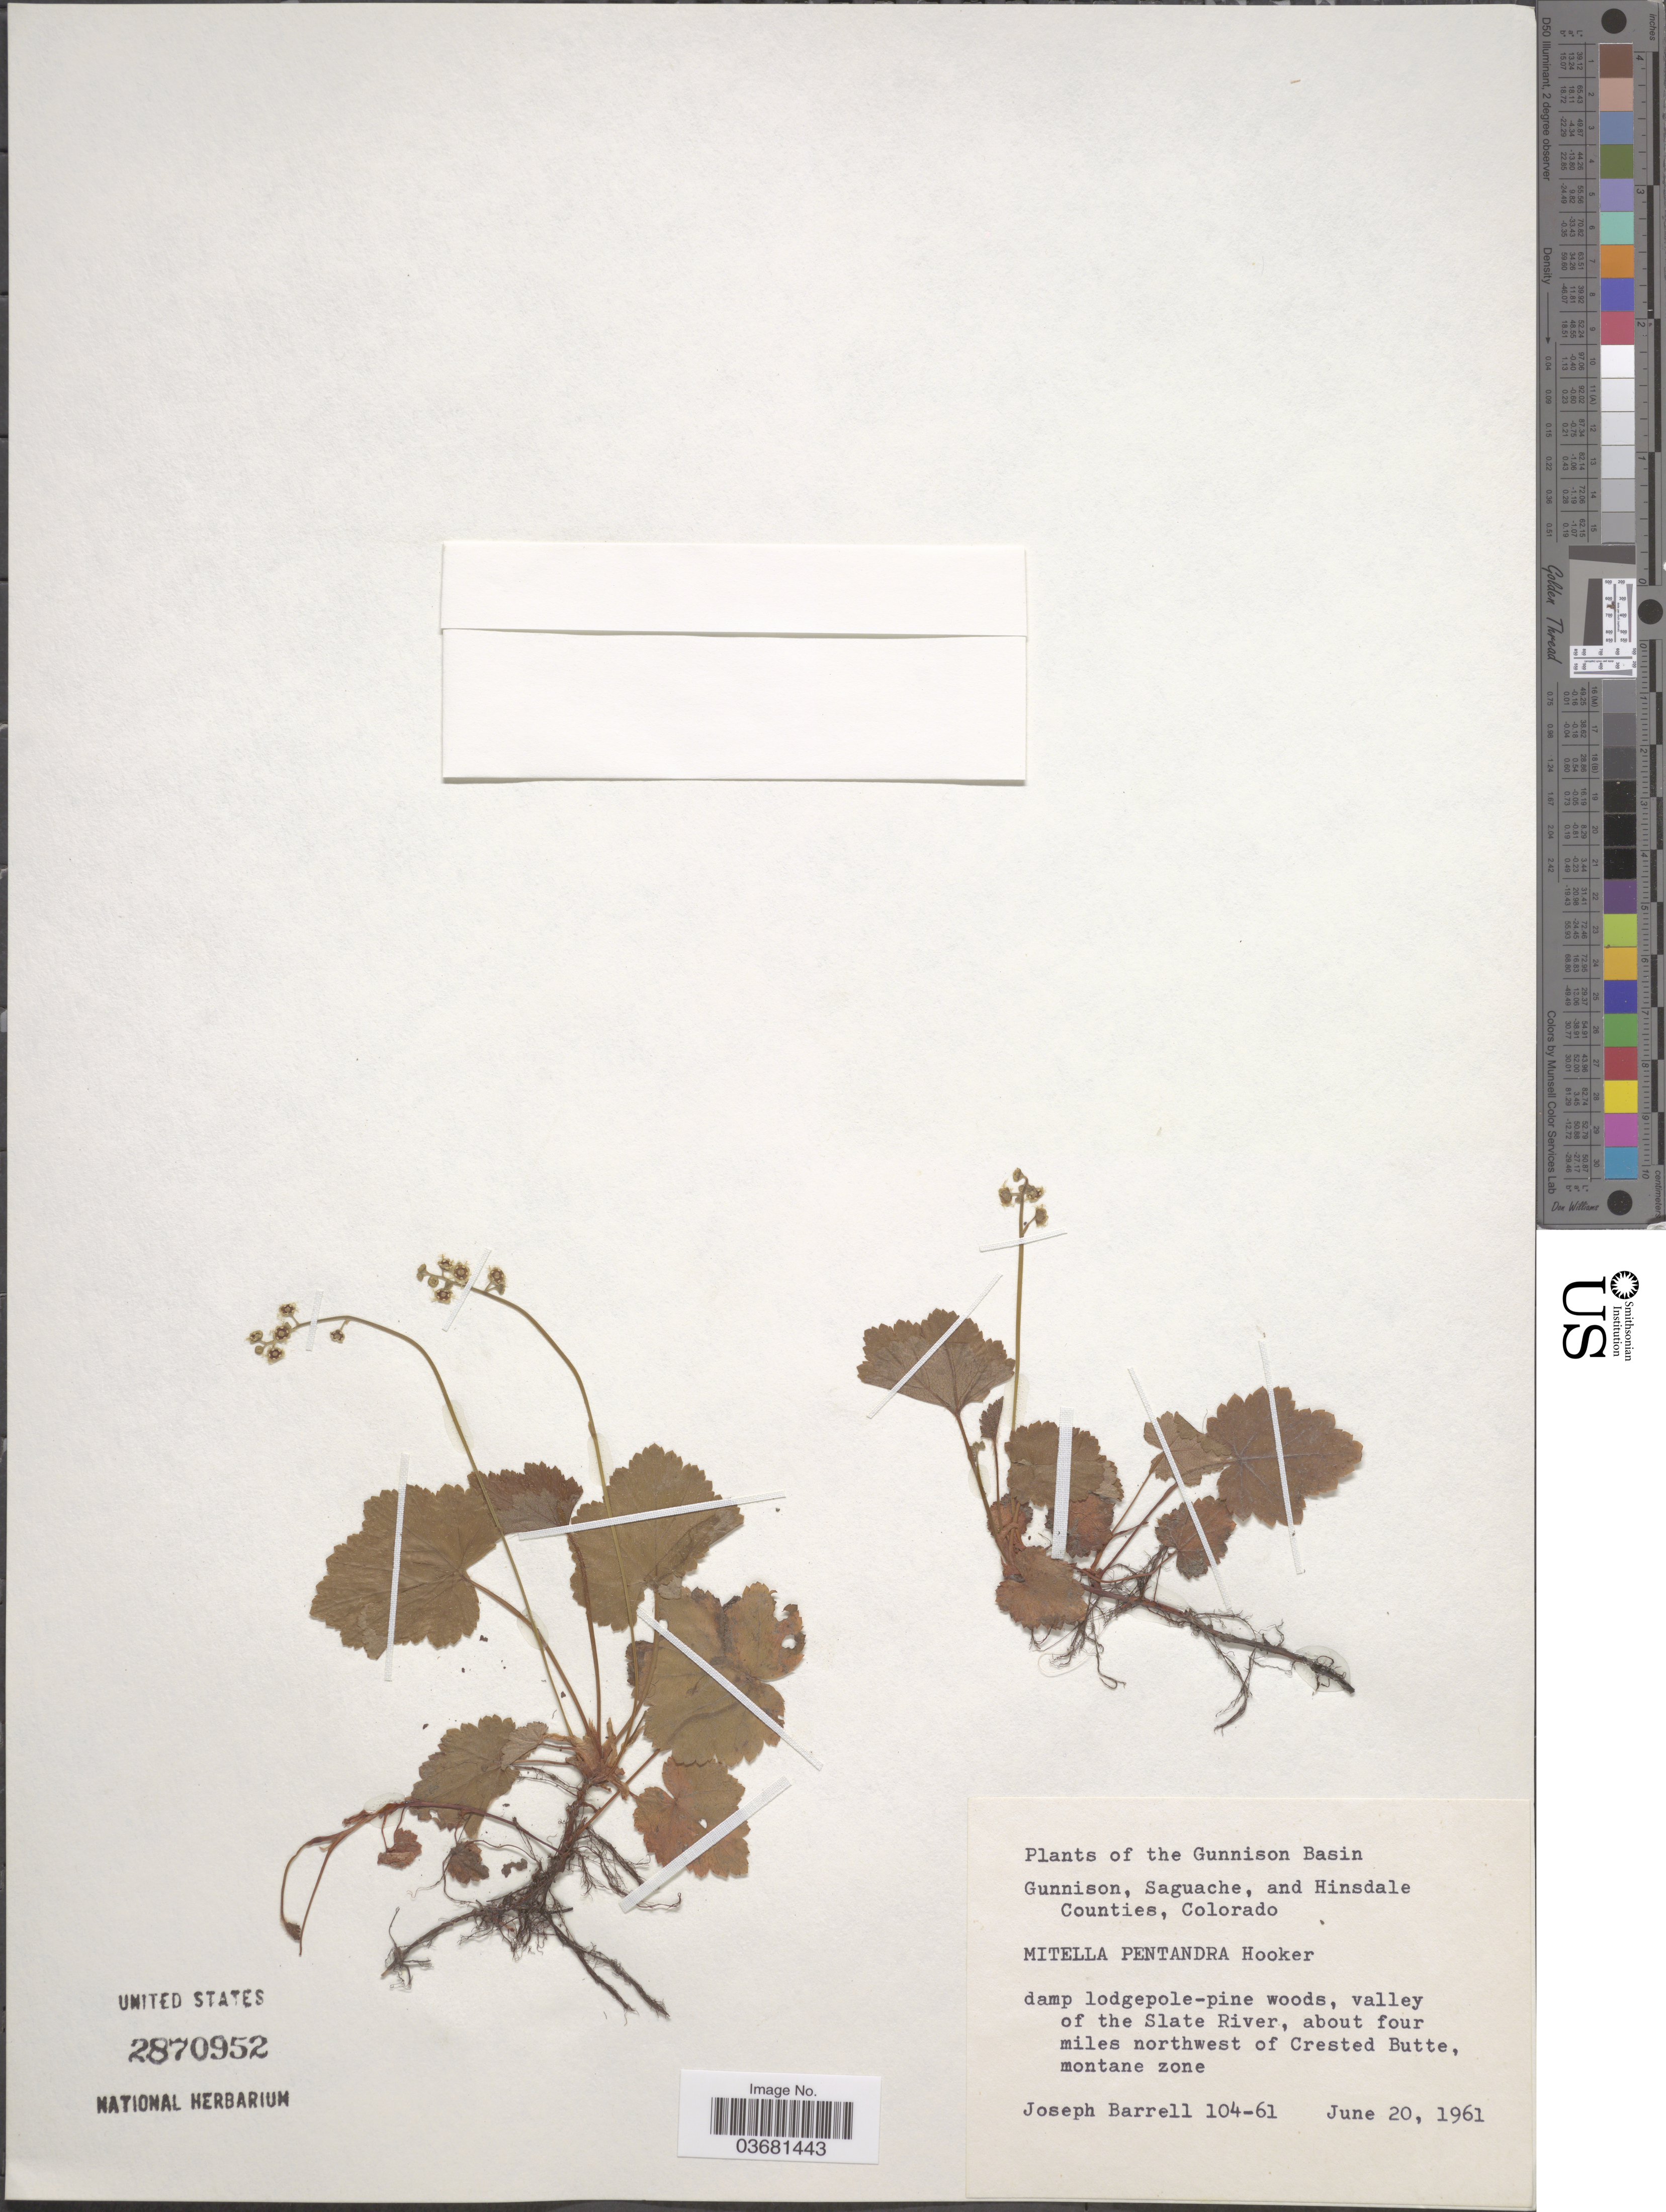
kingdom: Plantae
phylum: Tracheophyta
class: Magnoliopsida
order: Saxifragales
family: Saxifragaceae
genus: Mitella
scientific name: Mitella pentandra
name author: Hook.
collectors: J. Barrell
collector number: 104-61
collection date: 1961-06-20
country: United States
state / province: Colorado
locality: The Gunnison Basin. Valley of the Slate River, about four miles northwest of Crested Butte.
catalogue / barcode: US 2870952